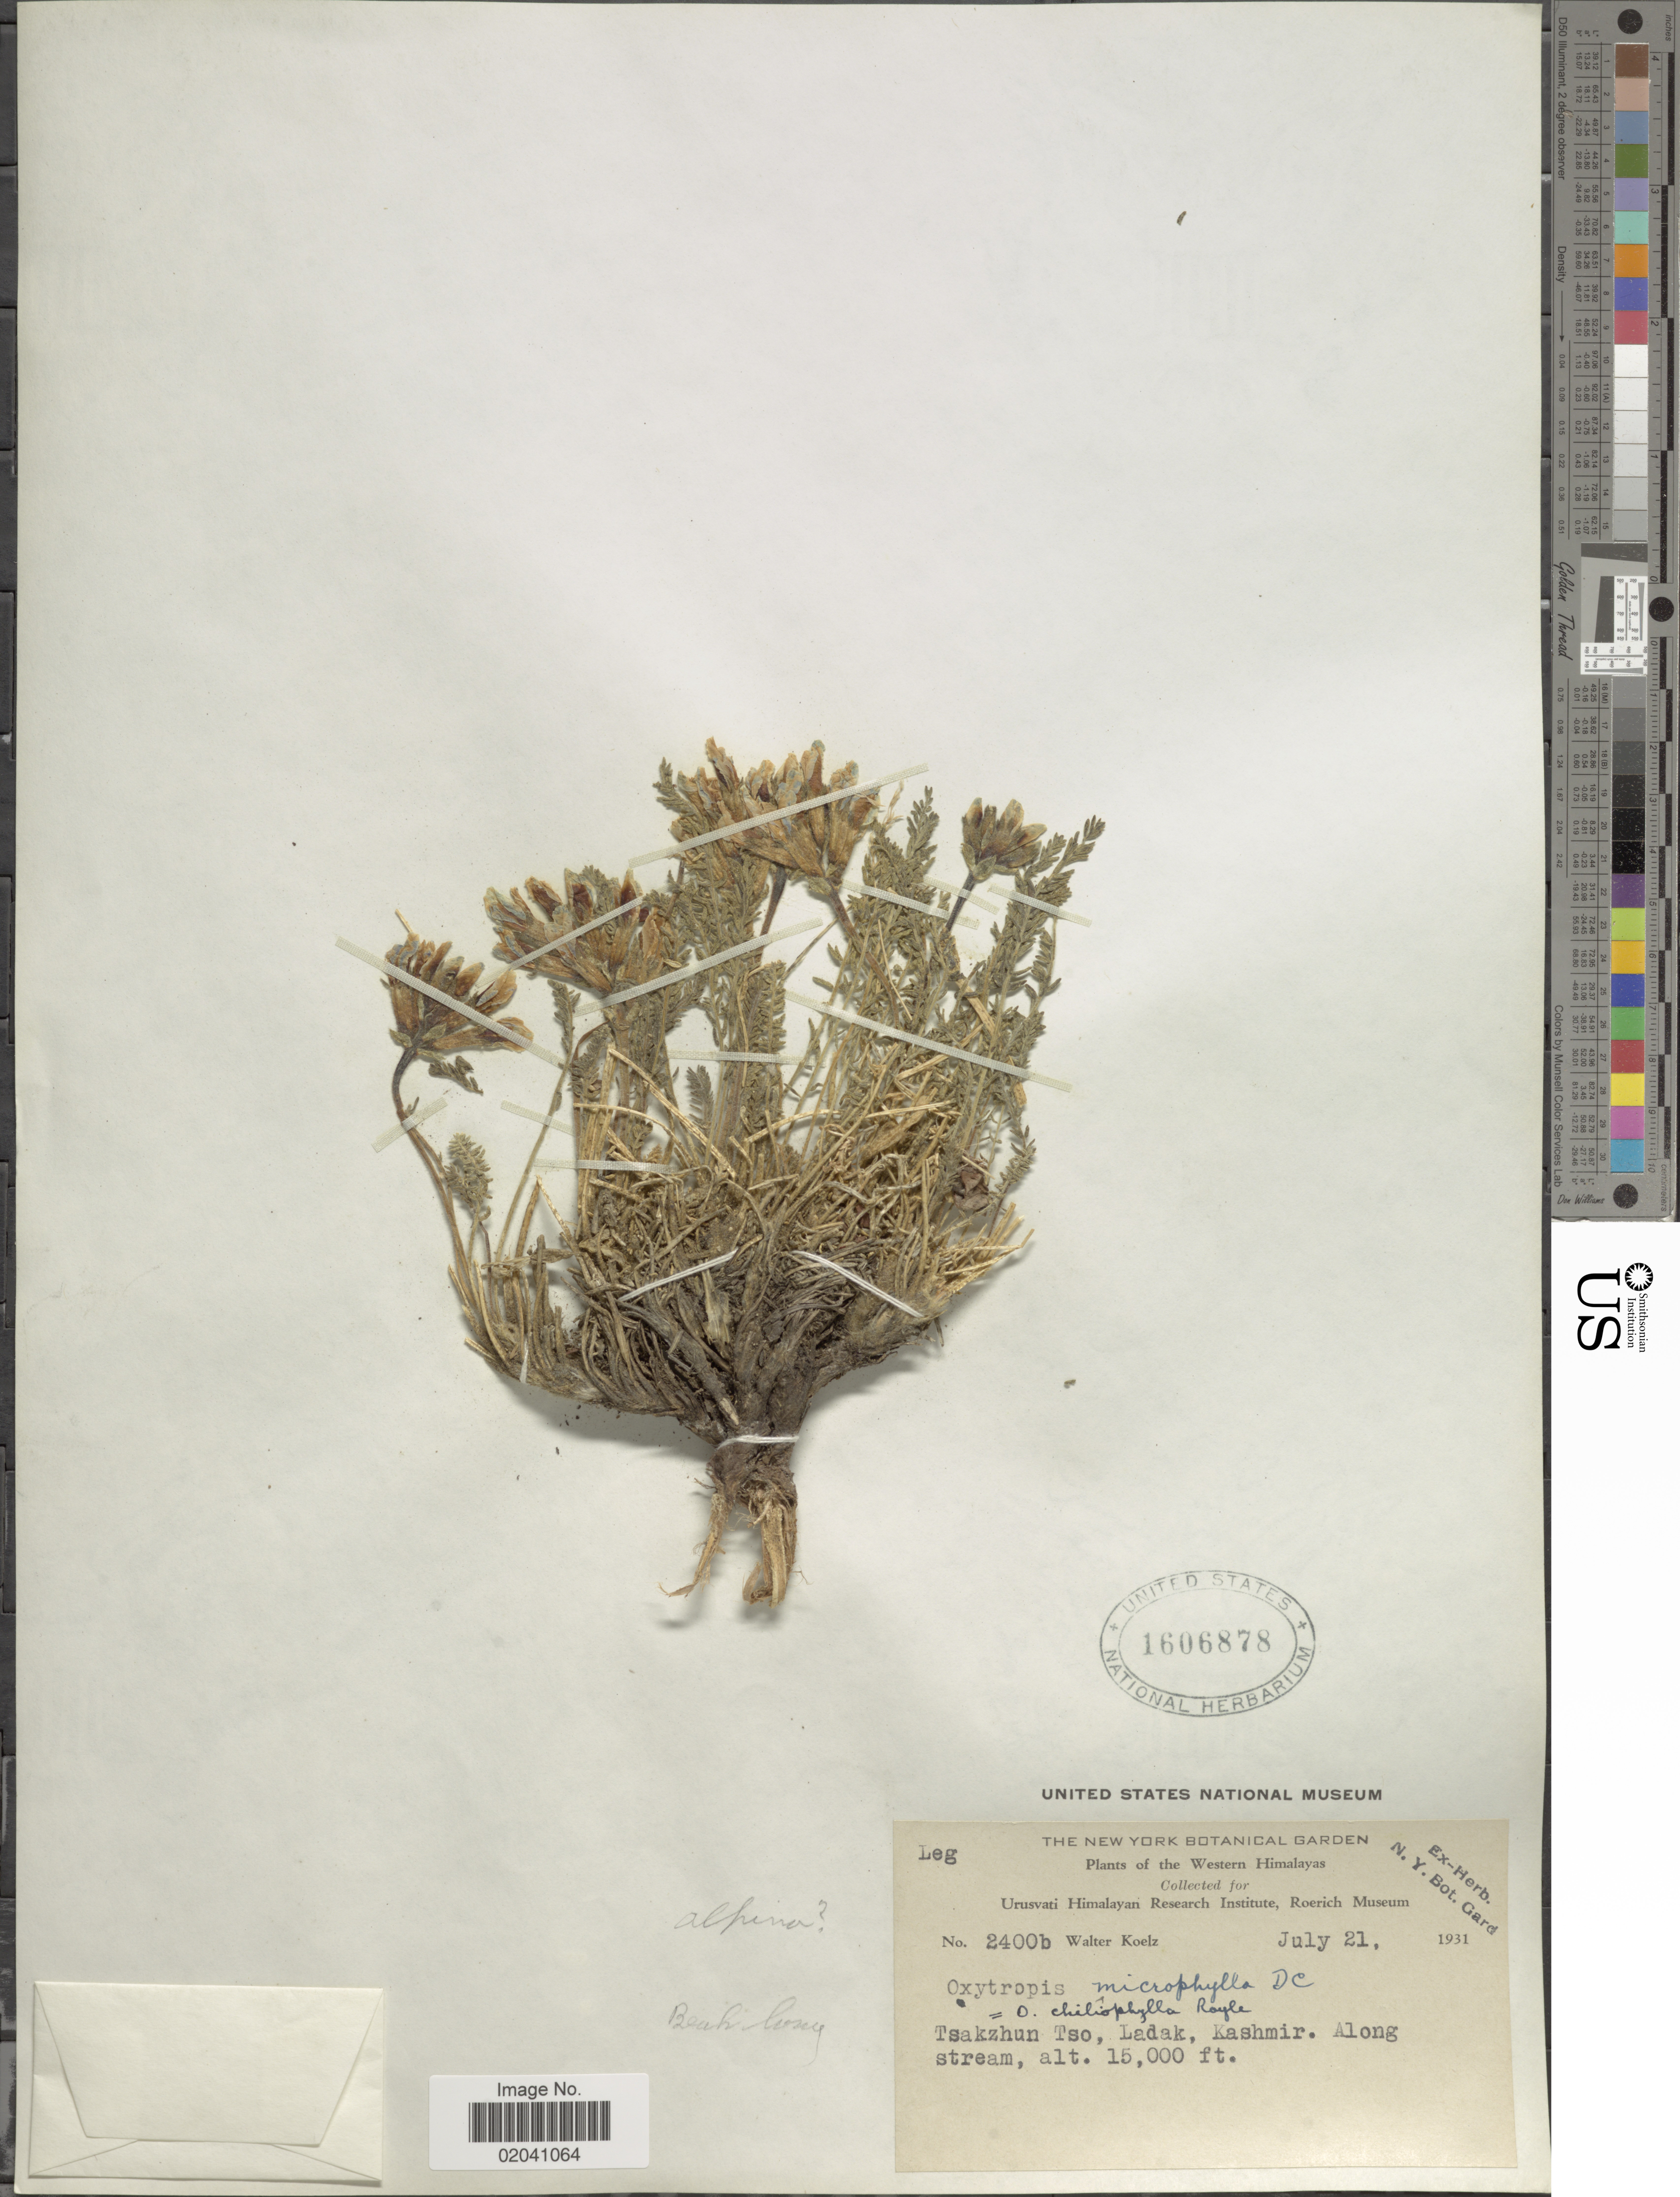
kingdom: Plantae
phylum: Tracheophyta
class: Magnoliopsida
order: Fabales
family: Fabaceae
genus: Oxytropis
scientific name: Oxytropis microphylla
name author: (Pall.) DC.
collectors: W. N. Koelz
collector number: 2400b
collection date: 1931-07-21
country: India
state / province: Ladakh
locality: Western Himalayas, Tsakzhun Tso, Ladak, Kashmir, along stream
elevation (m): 4572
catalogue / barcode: US 1606878